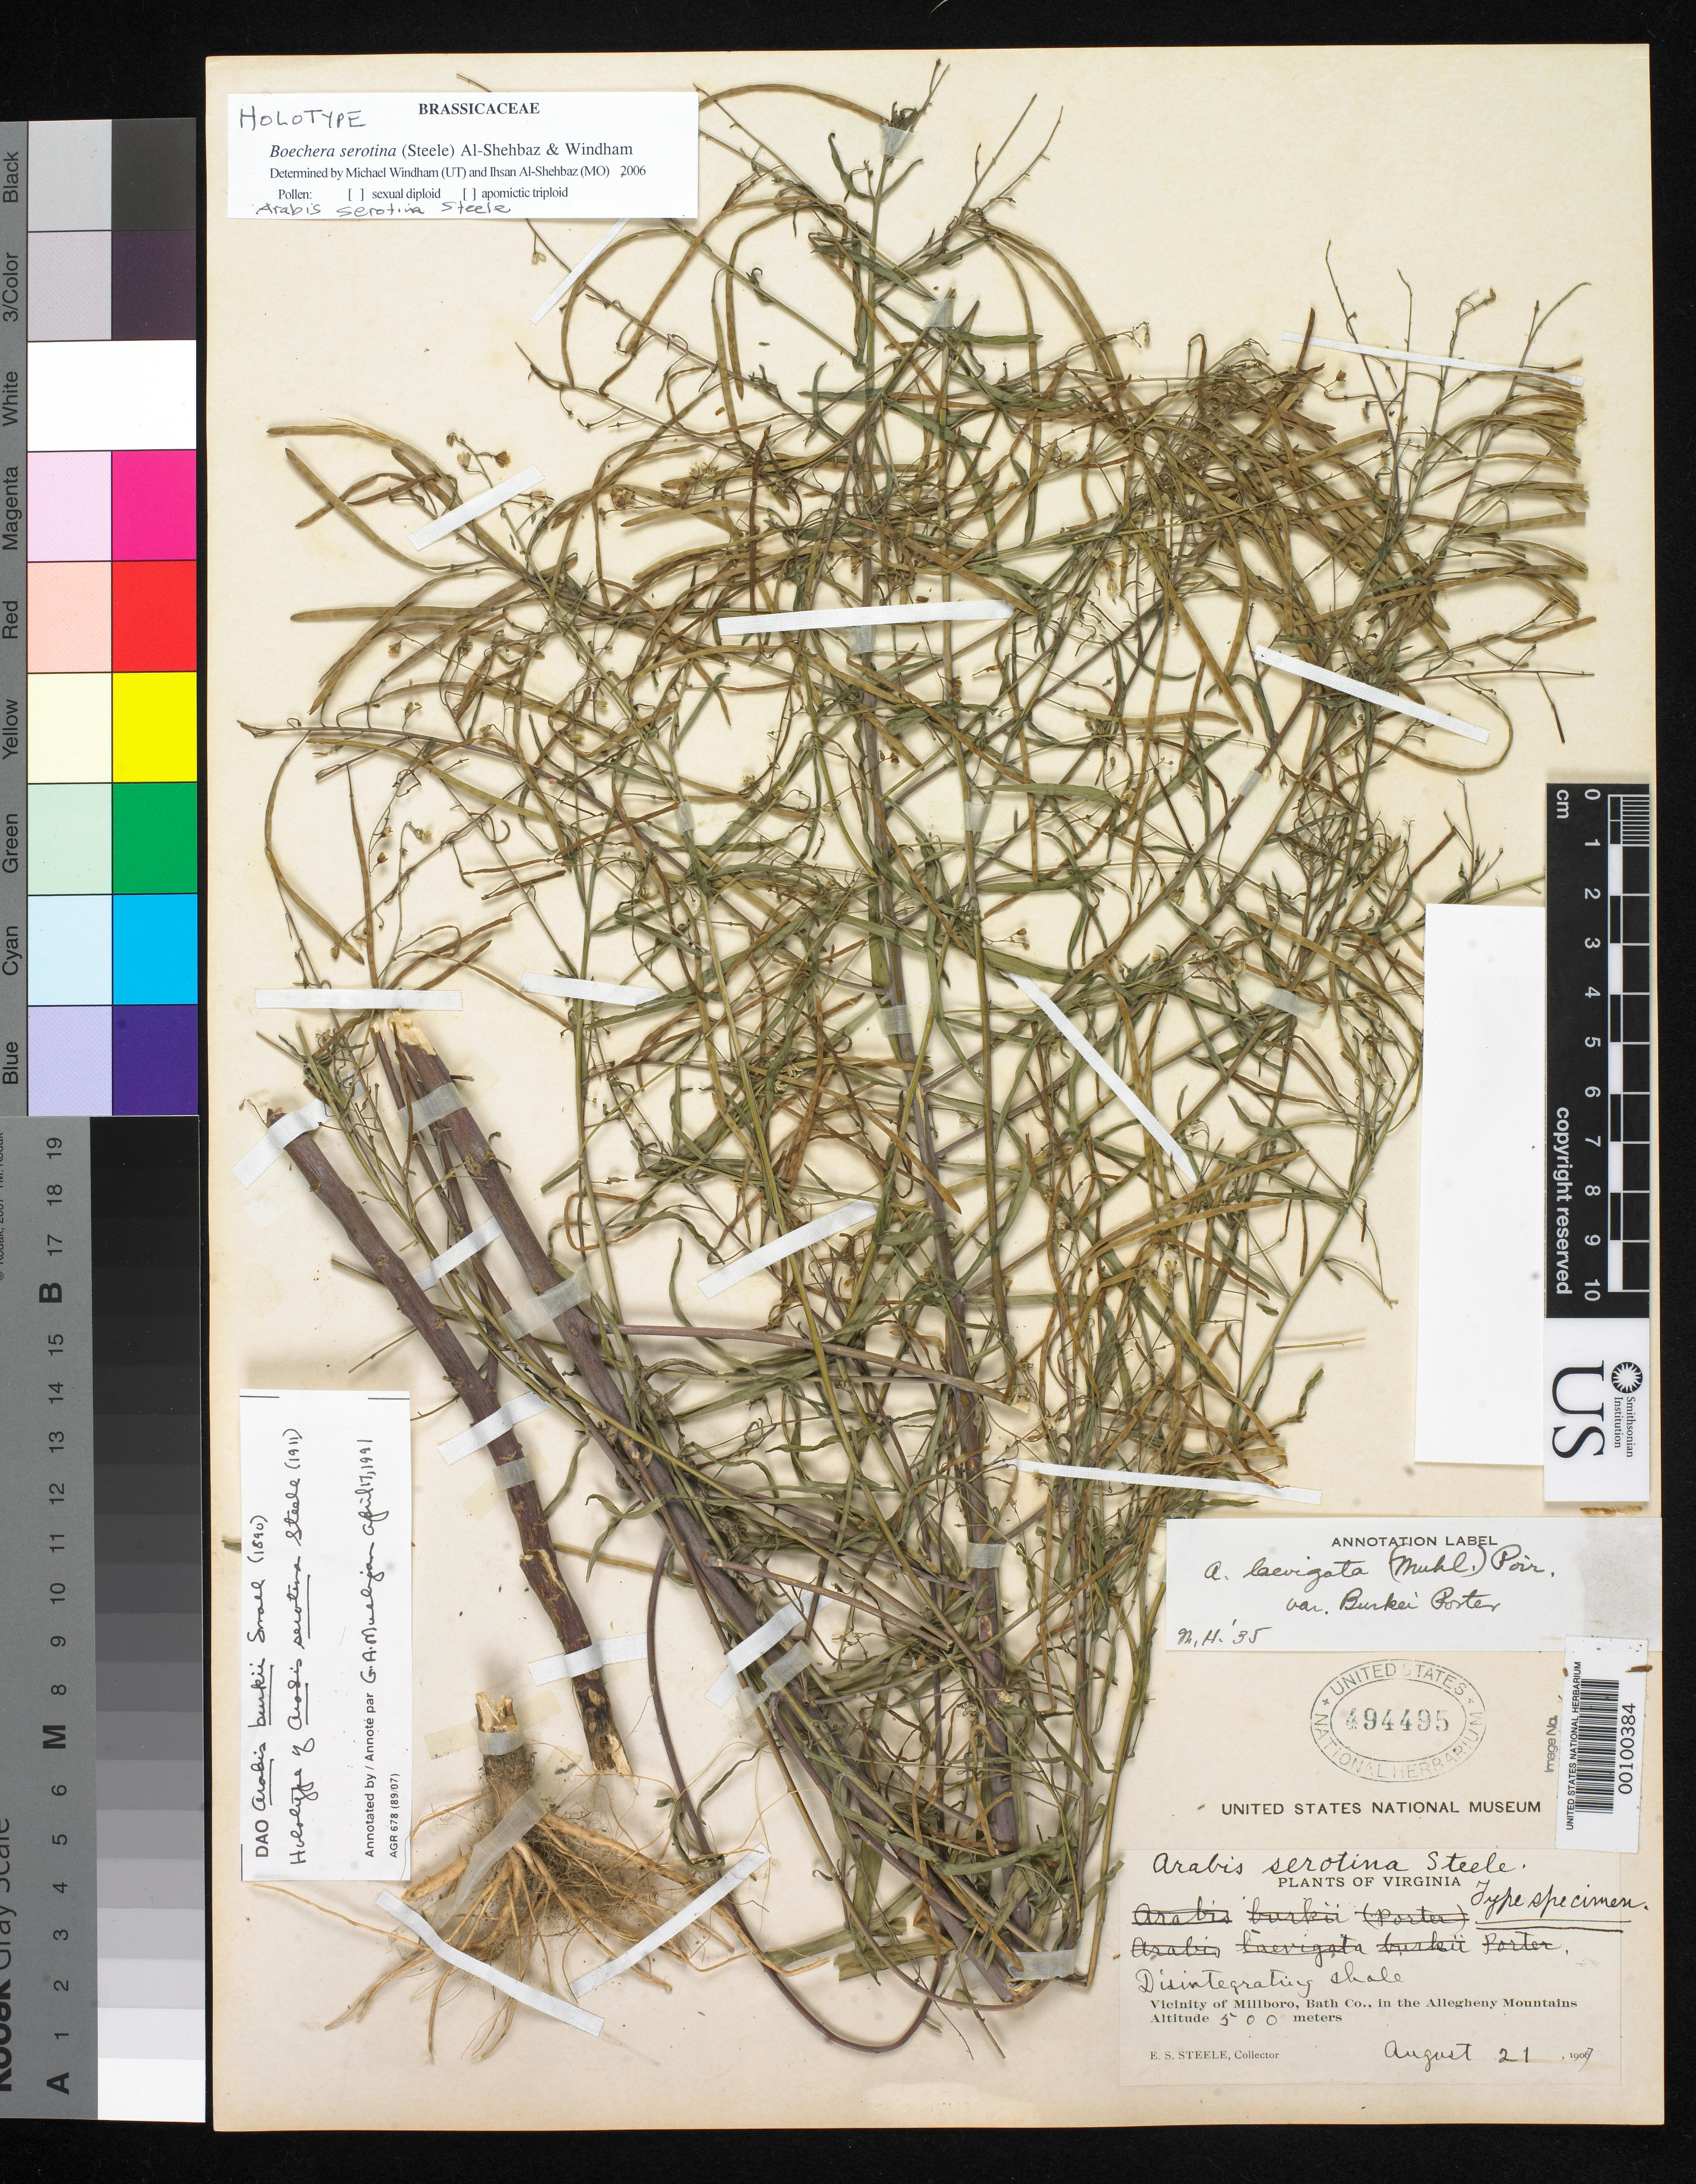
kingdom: Plantae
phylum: Tracheophyta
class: Magnoliopsida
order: Brassicales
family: Brassicaceae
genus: Arabis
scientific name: Arabis serotina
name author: E.S. Steele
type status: Holotype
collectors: E. Steele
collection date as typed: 21 Aug 1907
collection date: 1907-08-21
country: United States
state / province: Virginia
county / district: Bath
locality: Millboro.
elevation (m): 500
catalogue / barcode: US 494495